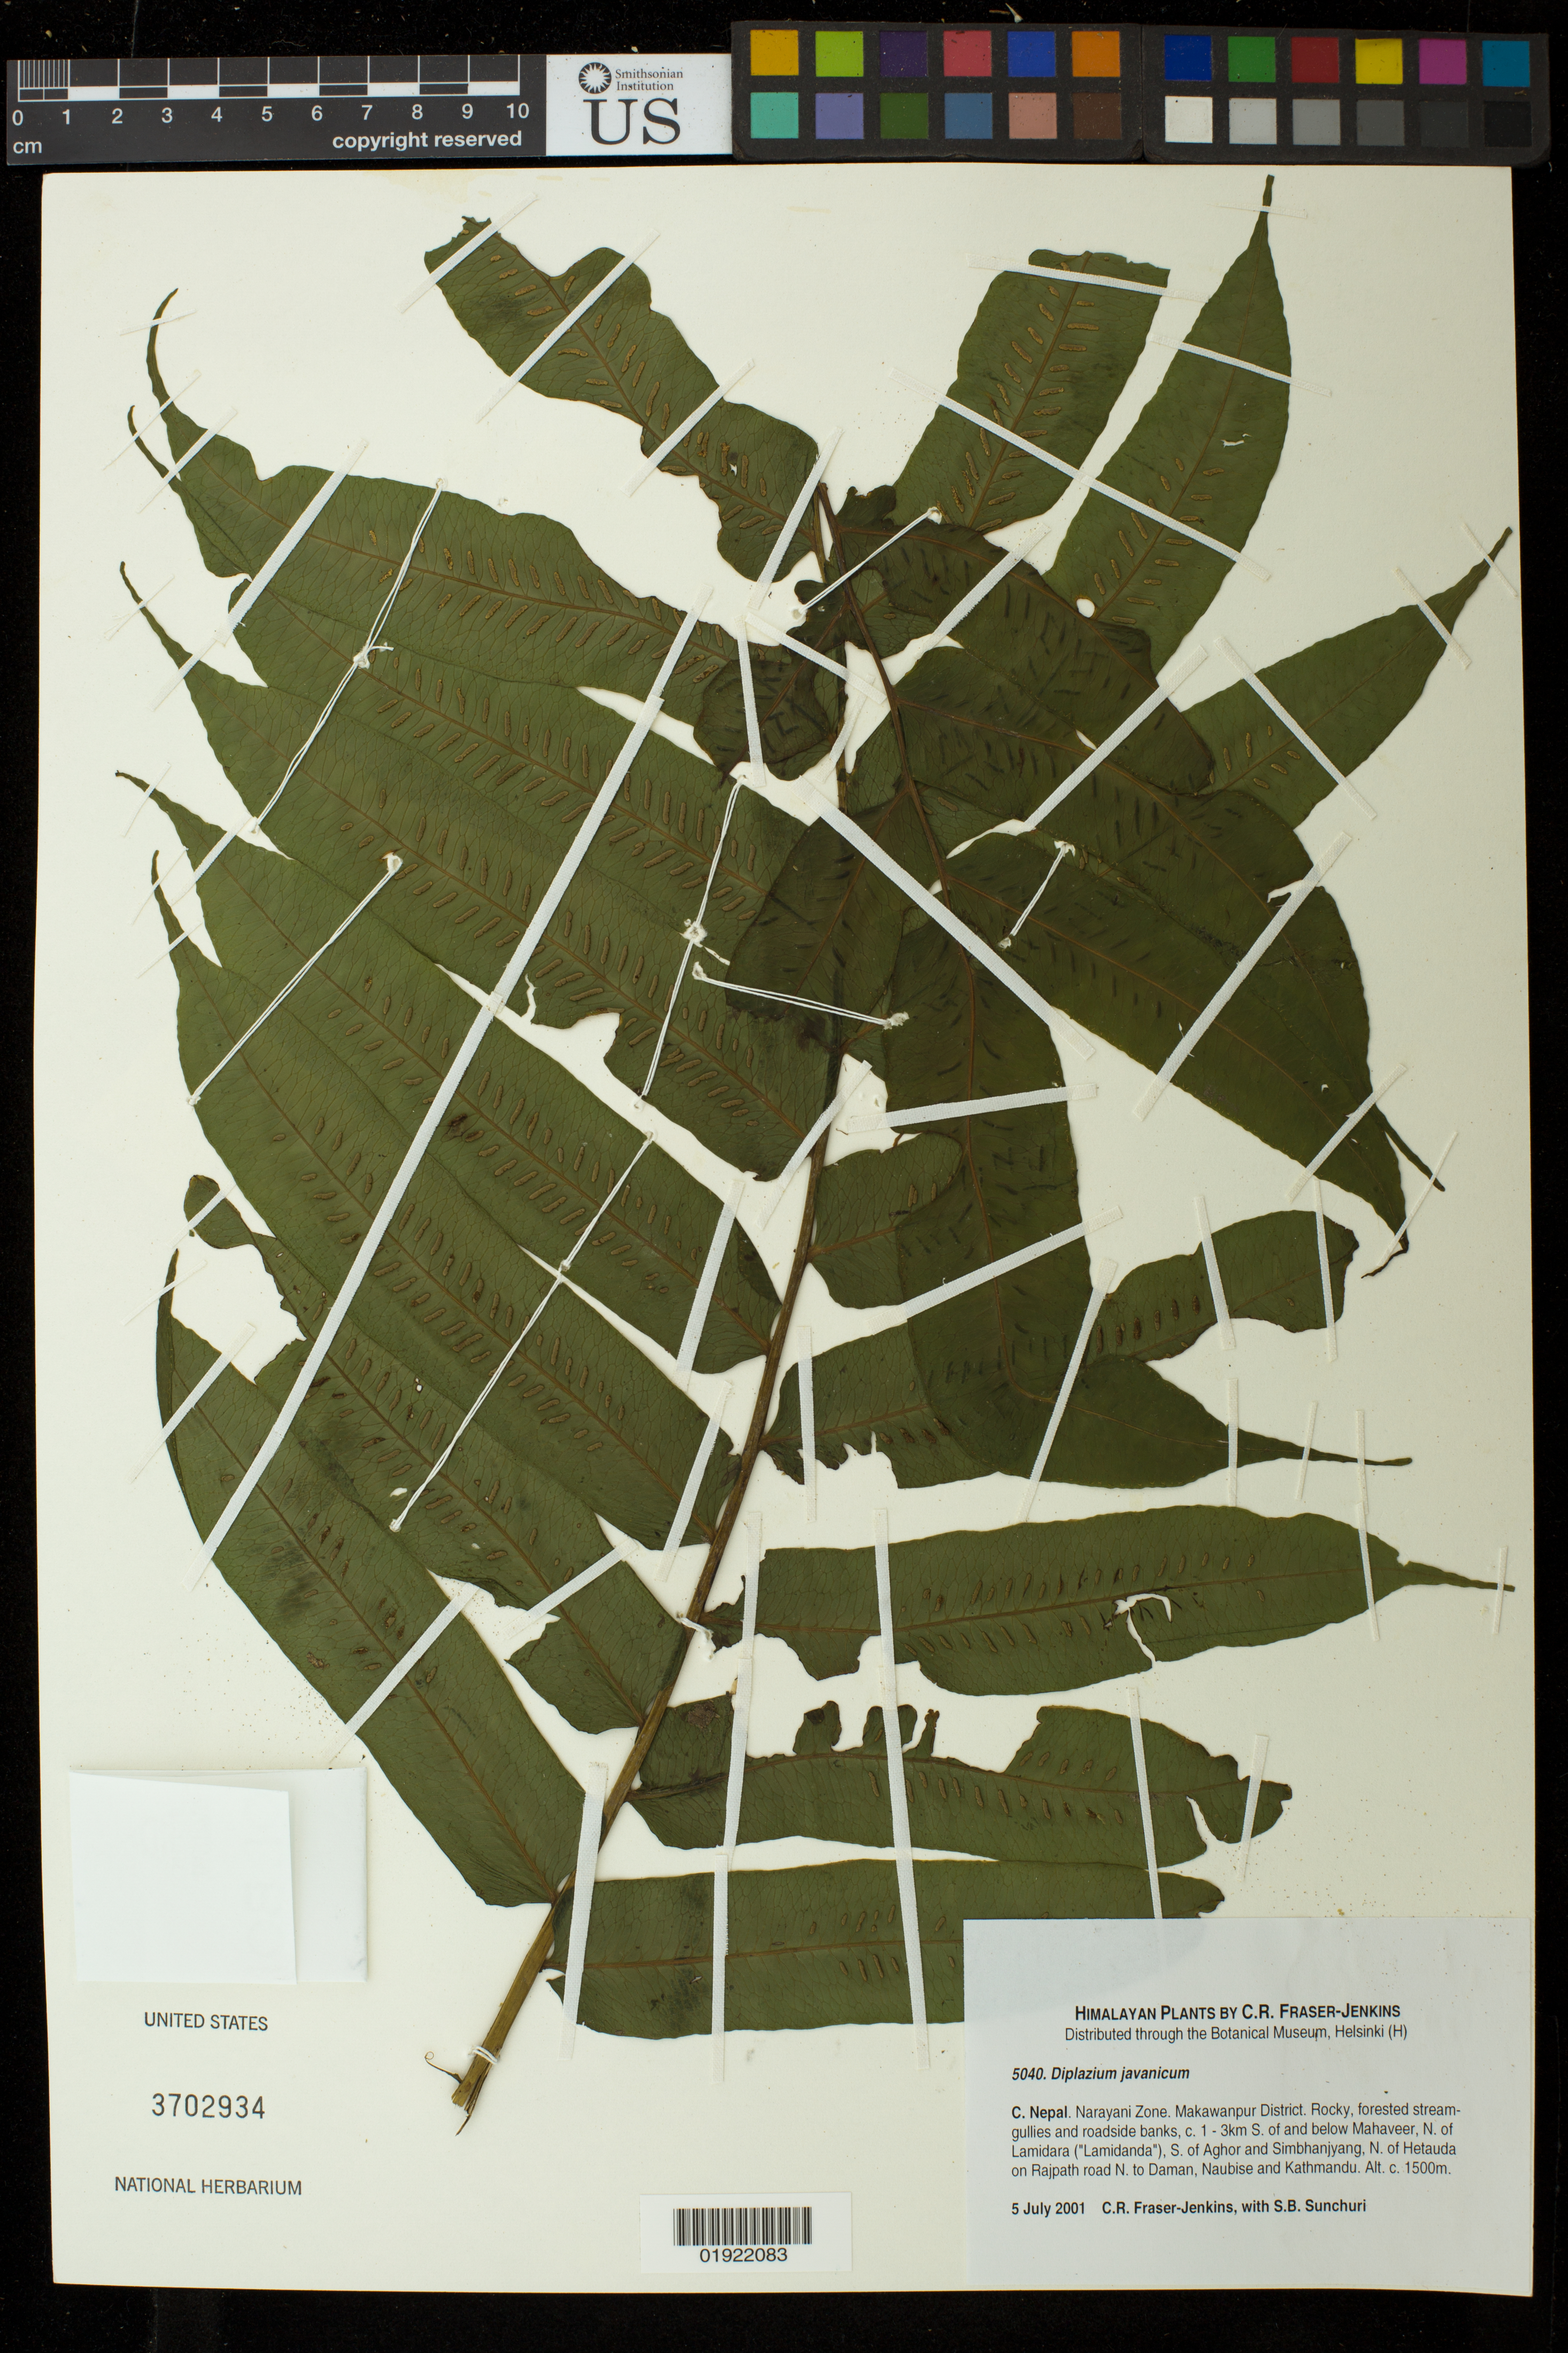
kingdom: Plantae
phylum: Tracheophyta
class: Polypodiopsida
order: Polypodiales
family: Athyriaceae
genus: Diplazium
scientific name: Diplazium javanicum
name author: (Blume) Makino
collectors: C. R. Fraser-Jenkins & S. Sunchuri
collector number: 5040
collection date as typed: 5 July 2001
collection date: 2001-07-05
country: Nepal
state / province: Nārāyanī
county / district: Makawanpur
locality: stream-gullies and roadside banks, c. 1-3 km S. of and below Mahaveer, N. of Lamidara ("Lamidanda"), S. of Aghor and Simbhanjyang, N. of Hetauda on Rajpath road N. to Daman, Naubise and Kathmandu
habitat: Rocky, forested stream-gullies and roadside banks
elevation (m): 1500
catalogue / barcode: US 3702934